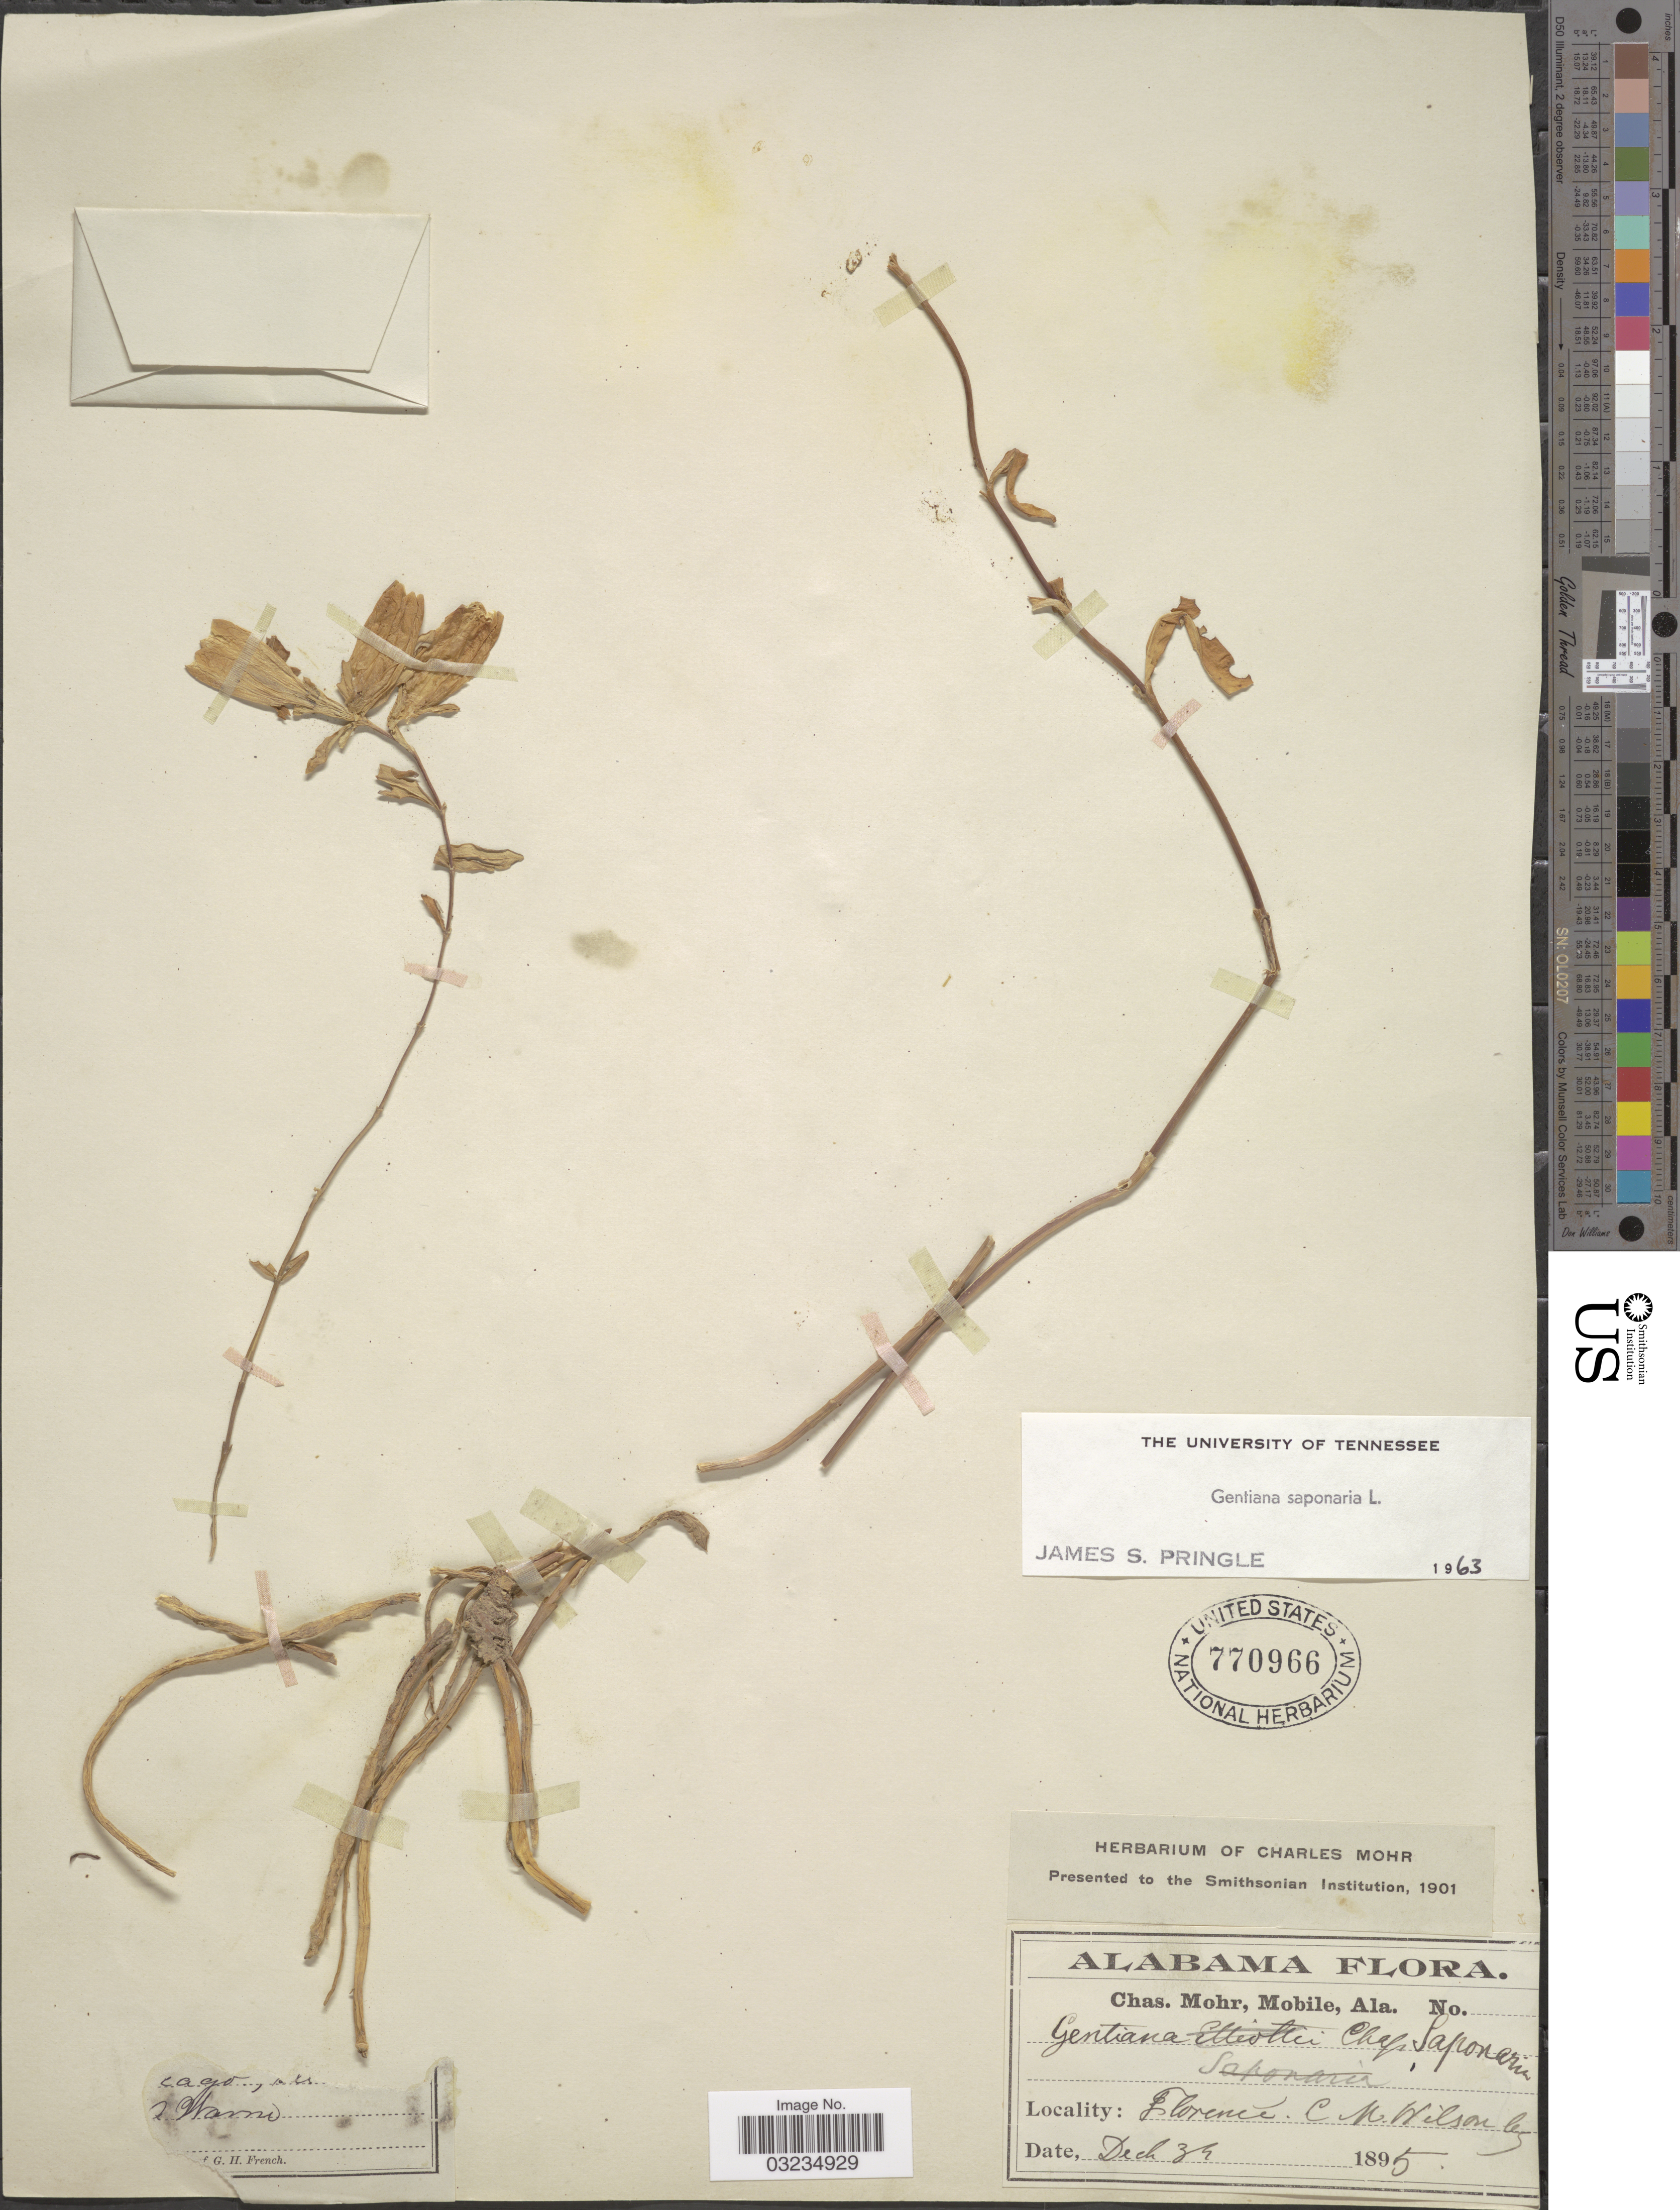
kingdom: Plantae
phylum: Tracheophyta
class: Magnoliopsida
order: Gentianales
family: Gentianaceae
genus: Gentiana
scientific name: Gentiana saponaria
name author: L.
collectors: C. M. Wilson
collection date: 1895-12-31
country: United States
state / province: Alabama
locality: Florence.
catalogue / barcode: US 770966